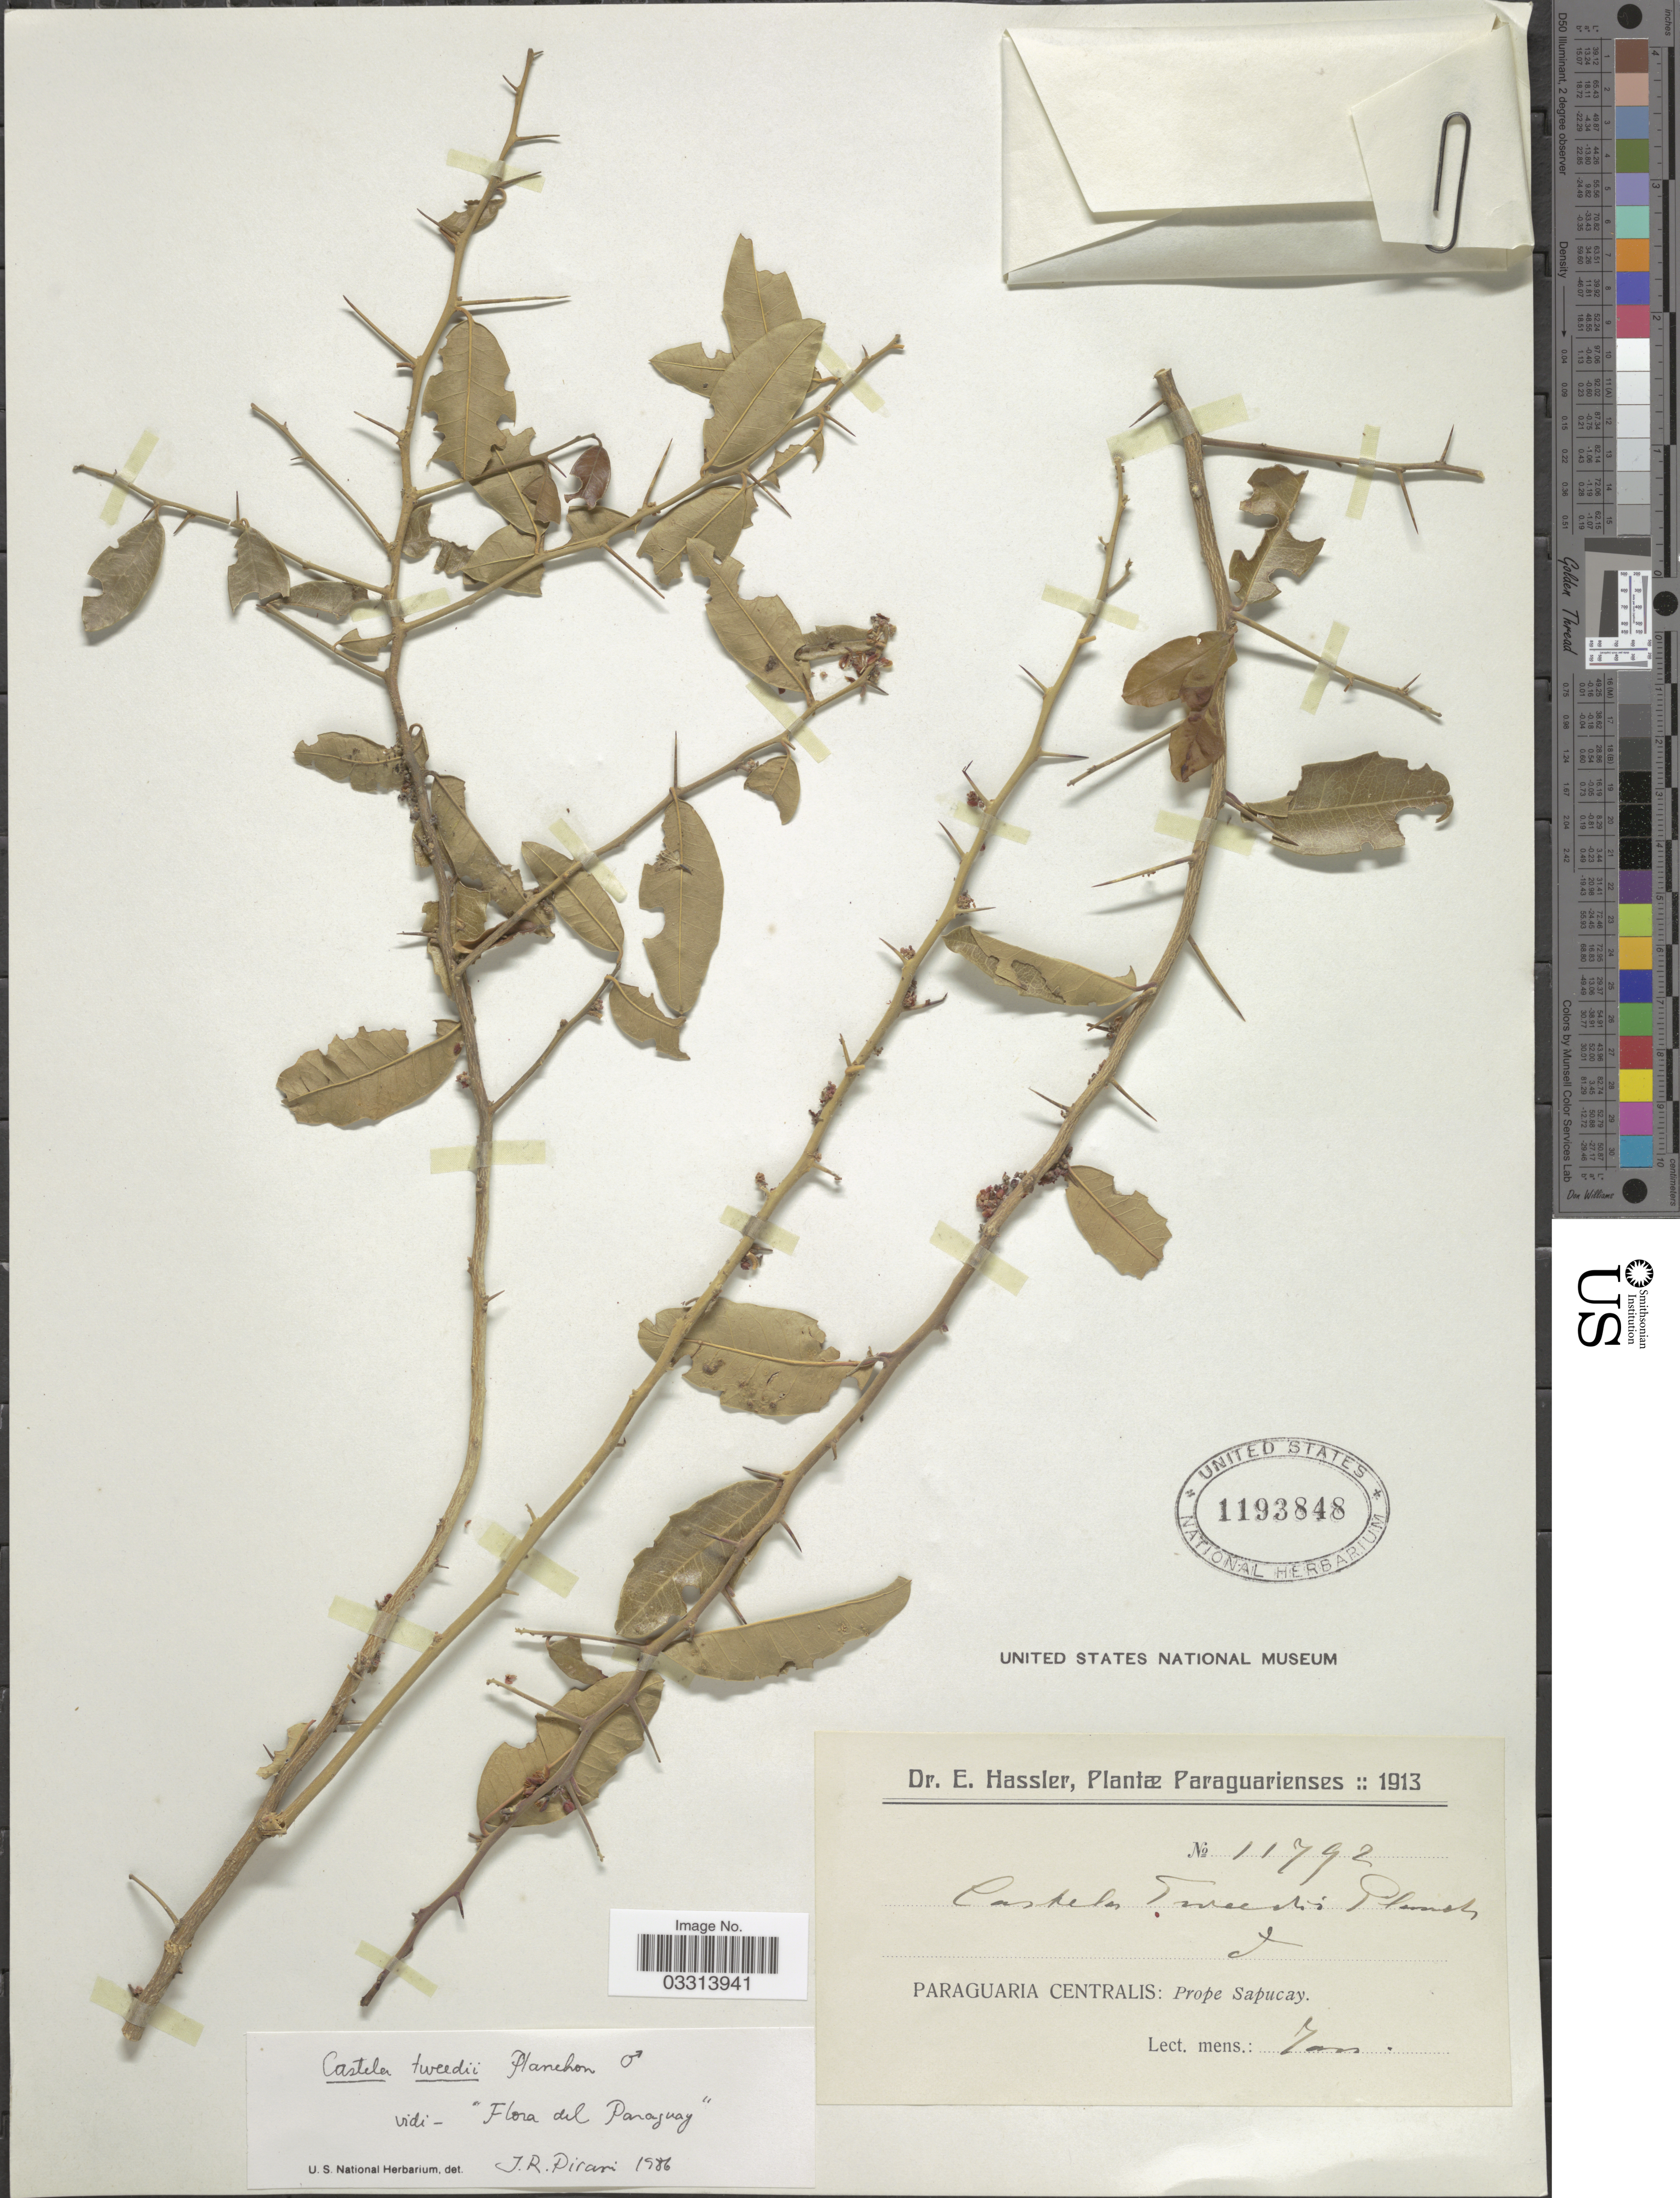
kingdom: Plantae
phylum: Tracheophyta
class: Magnoliopsida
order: Sapindales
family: Simaroubaceae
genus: Castela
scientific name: Castela tweediei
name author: Planch.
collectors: E. Hassler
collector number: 11792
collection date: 1913-01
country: Paraguay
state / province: Paraguari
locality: Paraguaria Centralis: Prope Sapucay.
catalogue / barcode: US 1193848